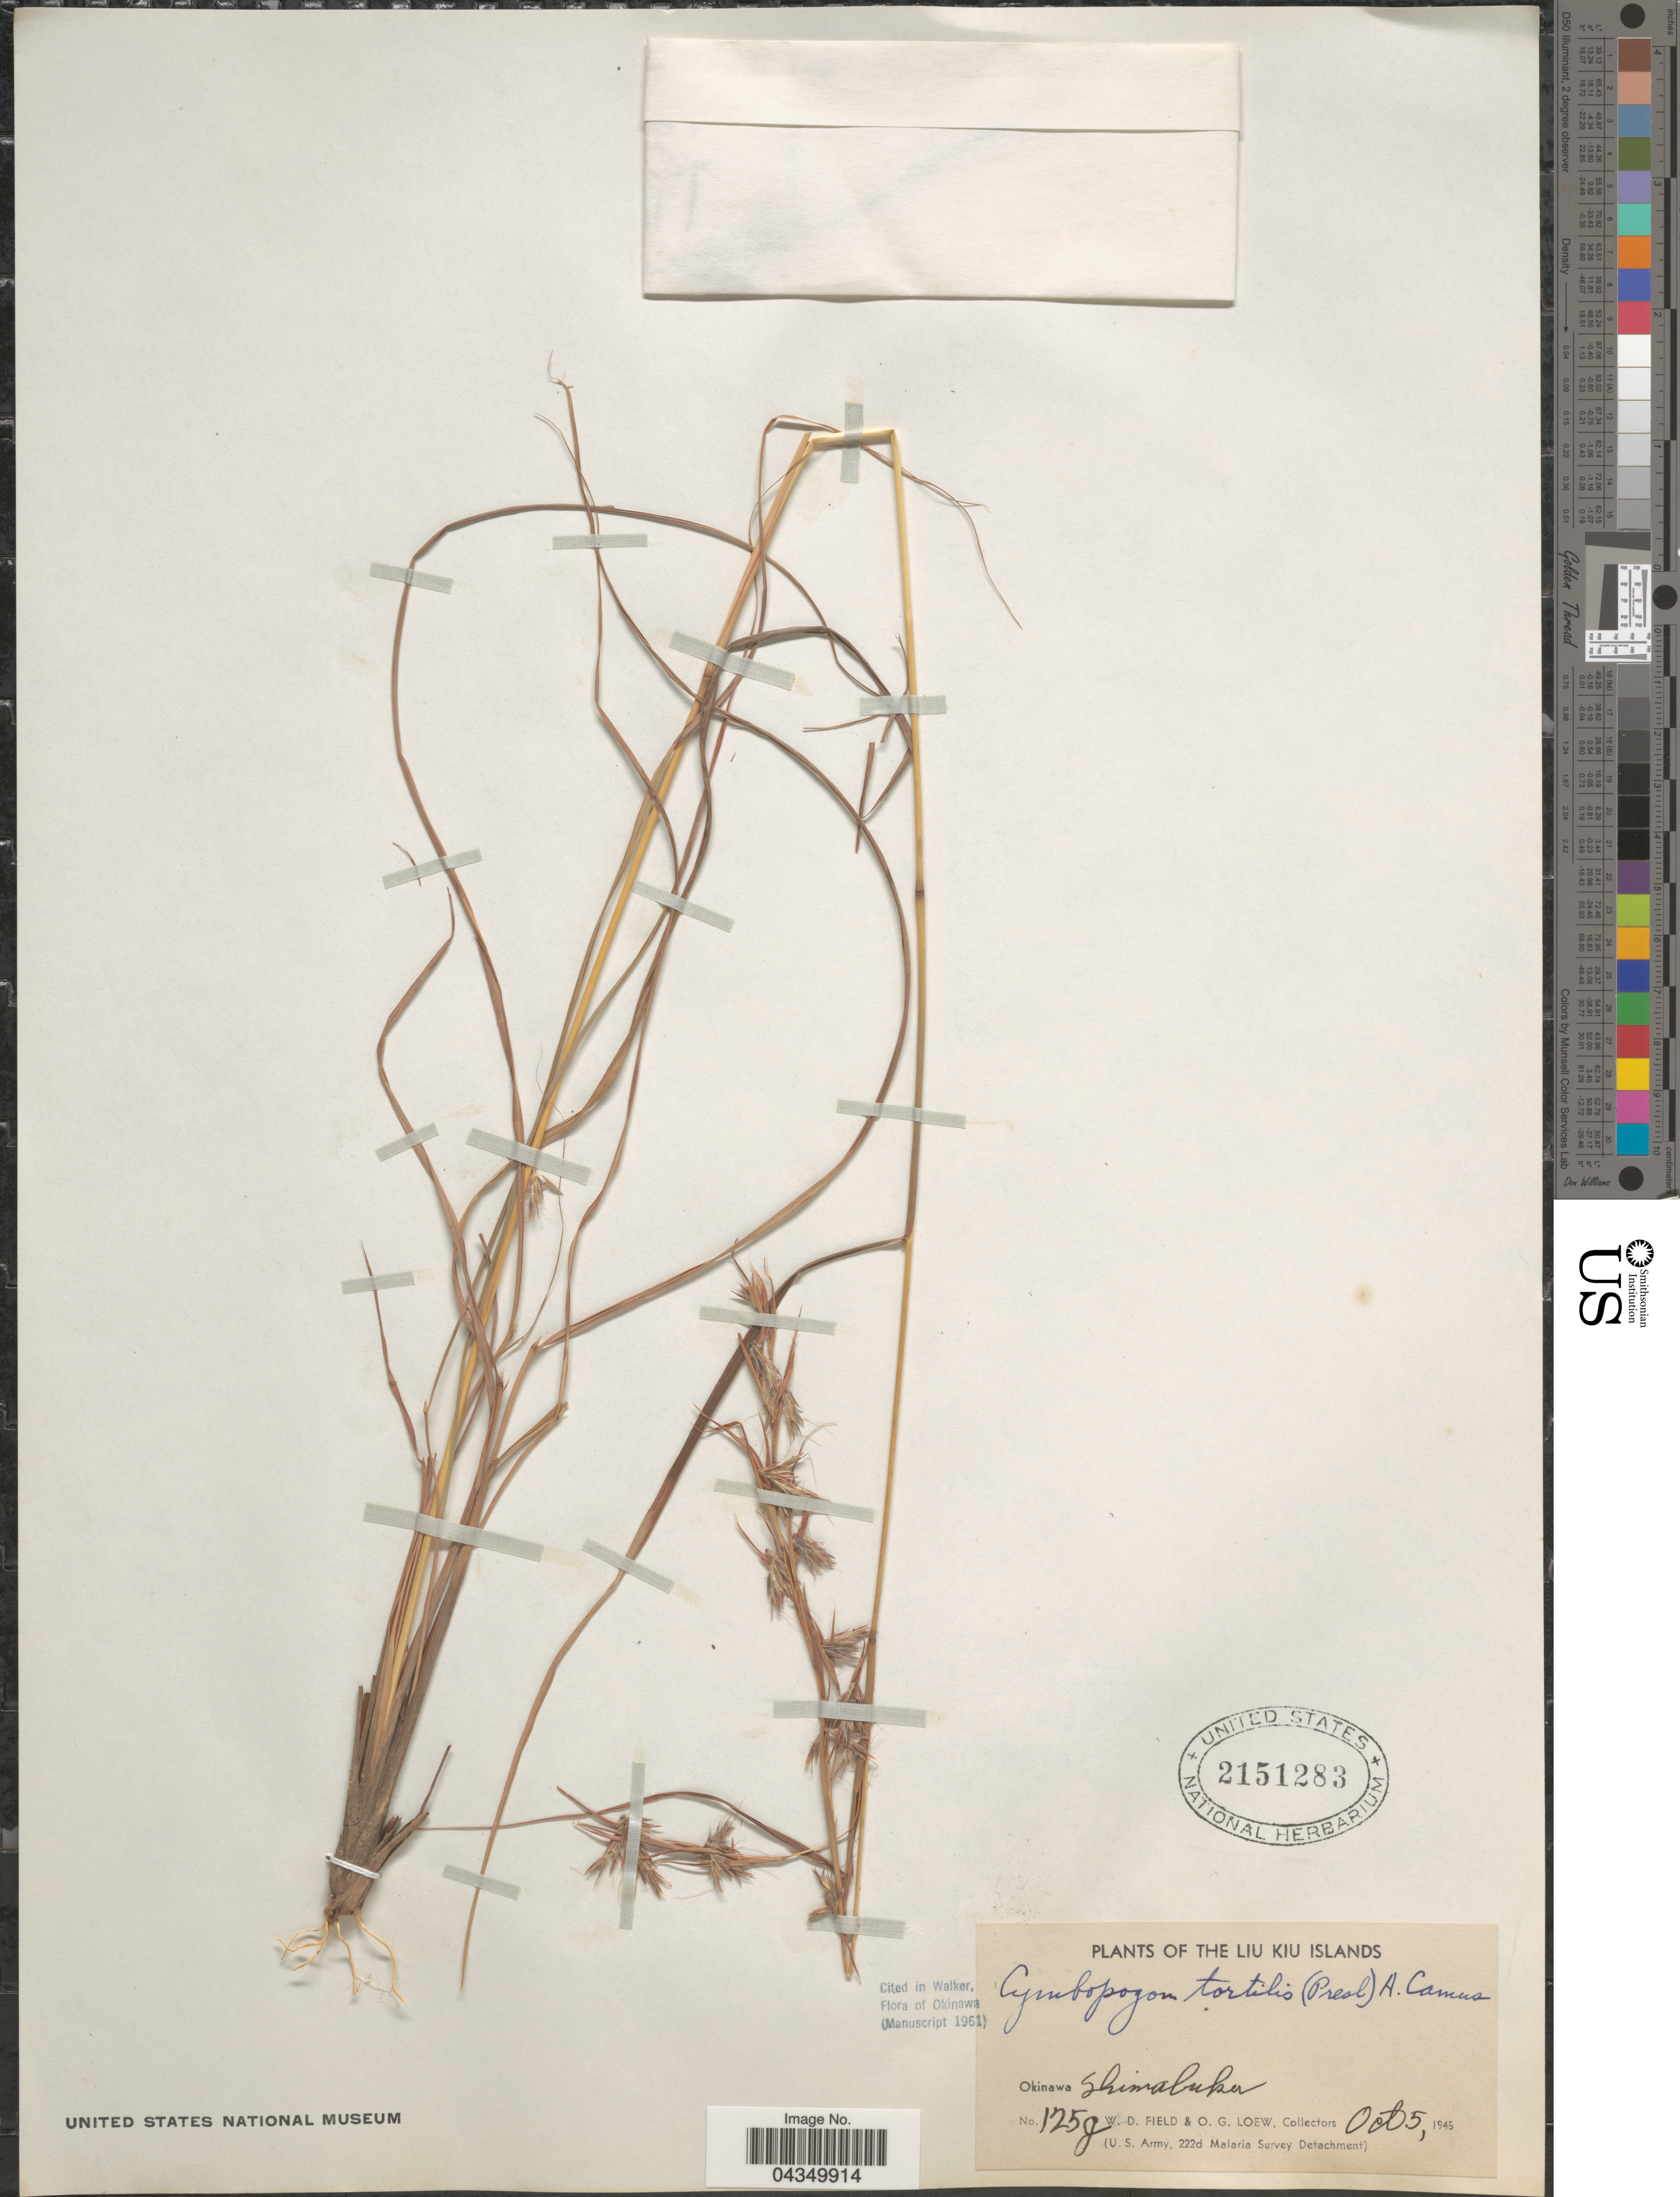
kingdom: Plantae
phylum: Tracheophyta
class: Liliopsida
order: Poales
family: Poaceae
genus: Cymbopogon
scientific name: Cymbopogon goeringii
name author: A. Camus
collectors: W. D. Field & O. G. Loew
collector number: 125g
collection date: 1945-10-05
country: Japan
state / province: Okinawa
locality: The Liu Kiu Islands. Shimabuku. (U.S. Army, 222 Malaria Survey Detachment).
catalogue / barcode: US 2151283